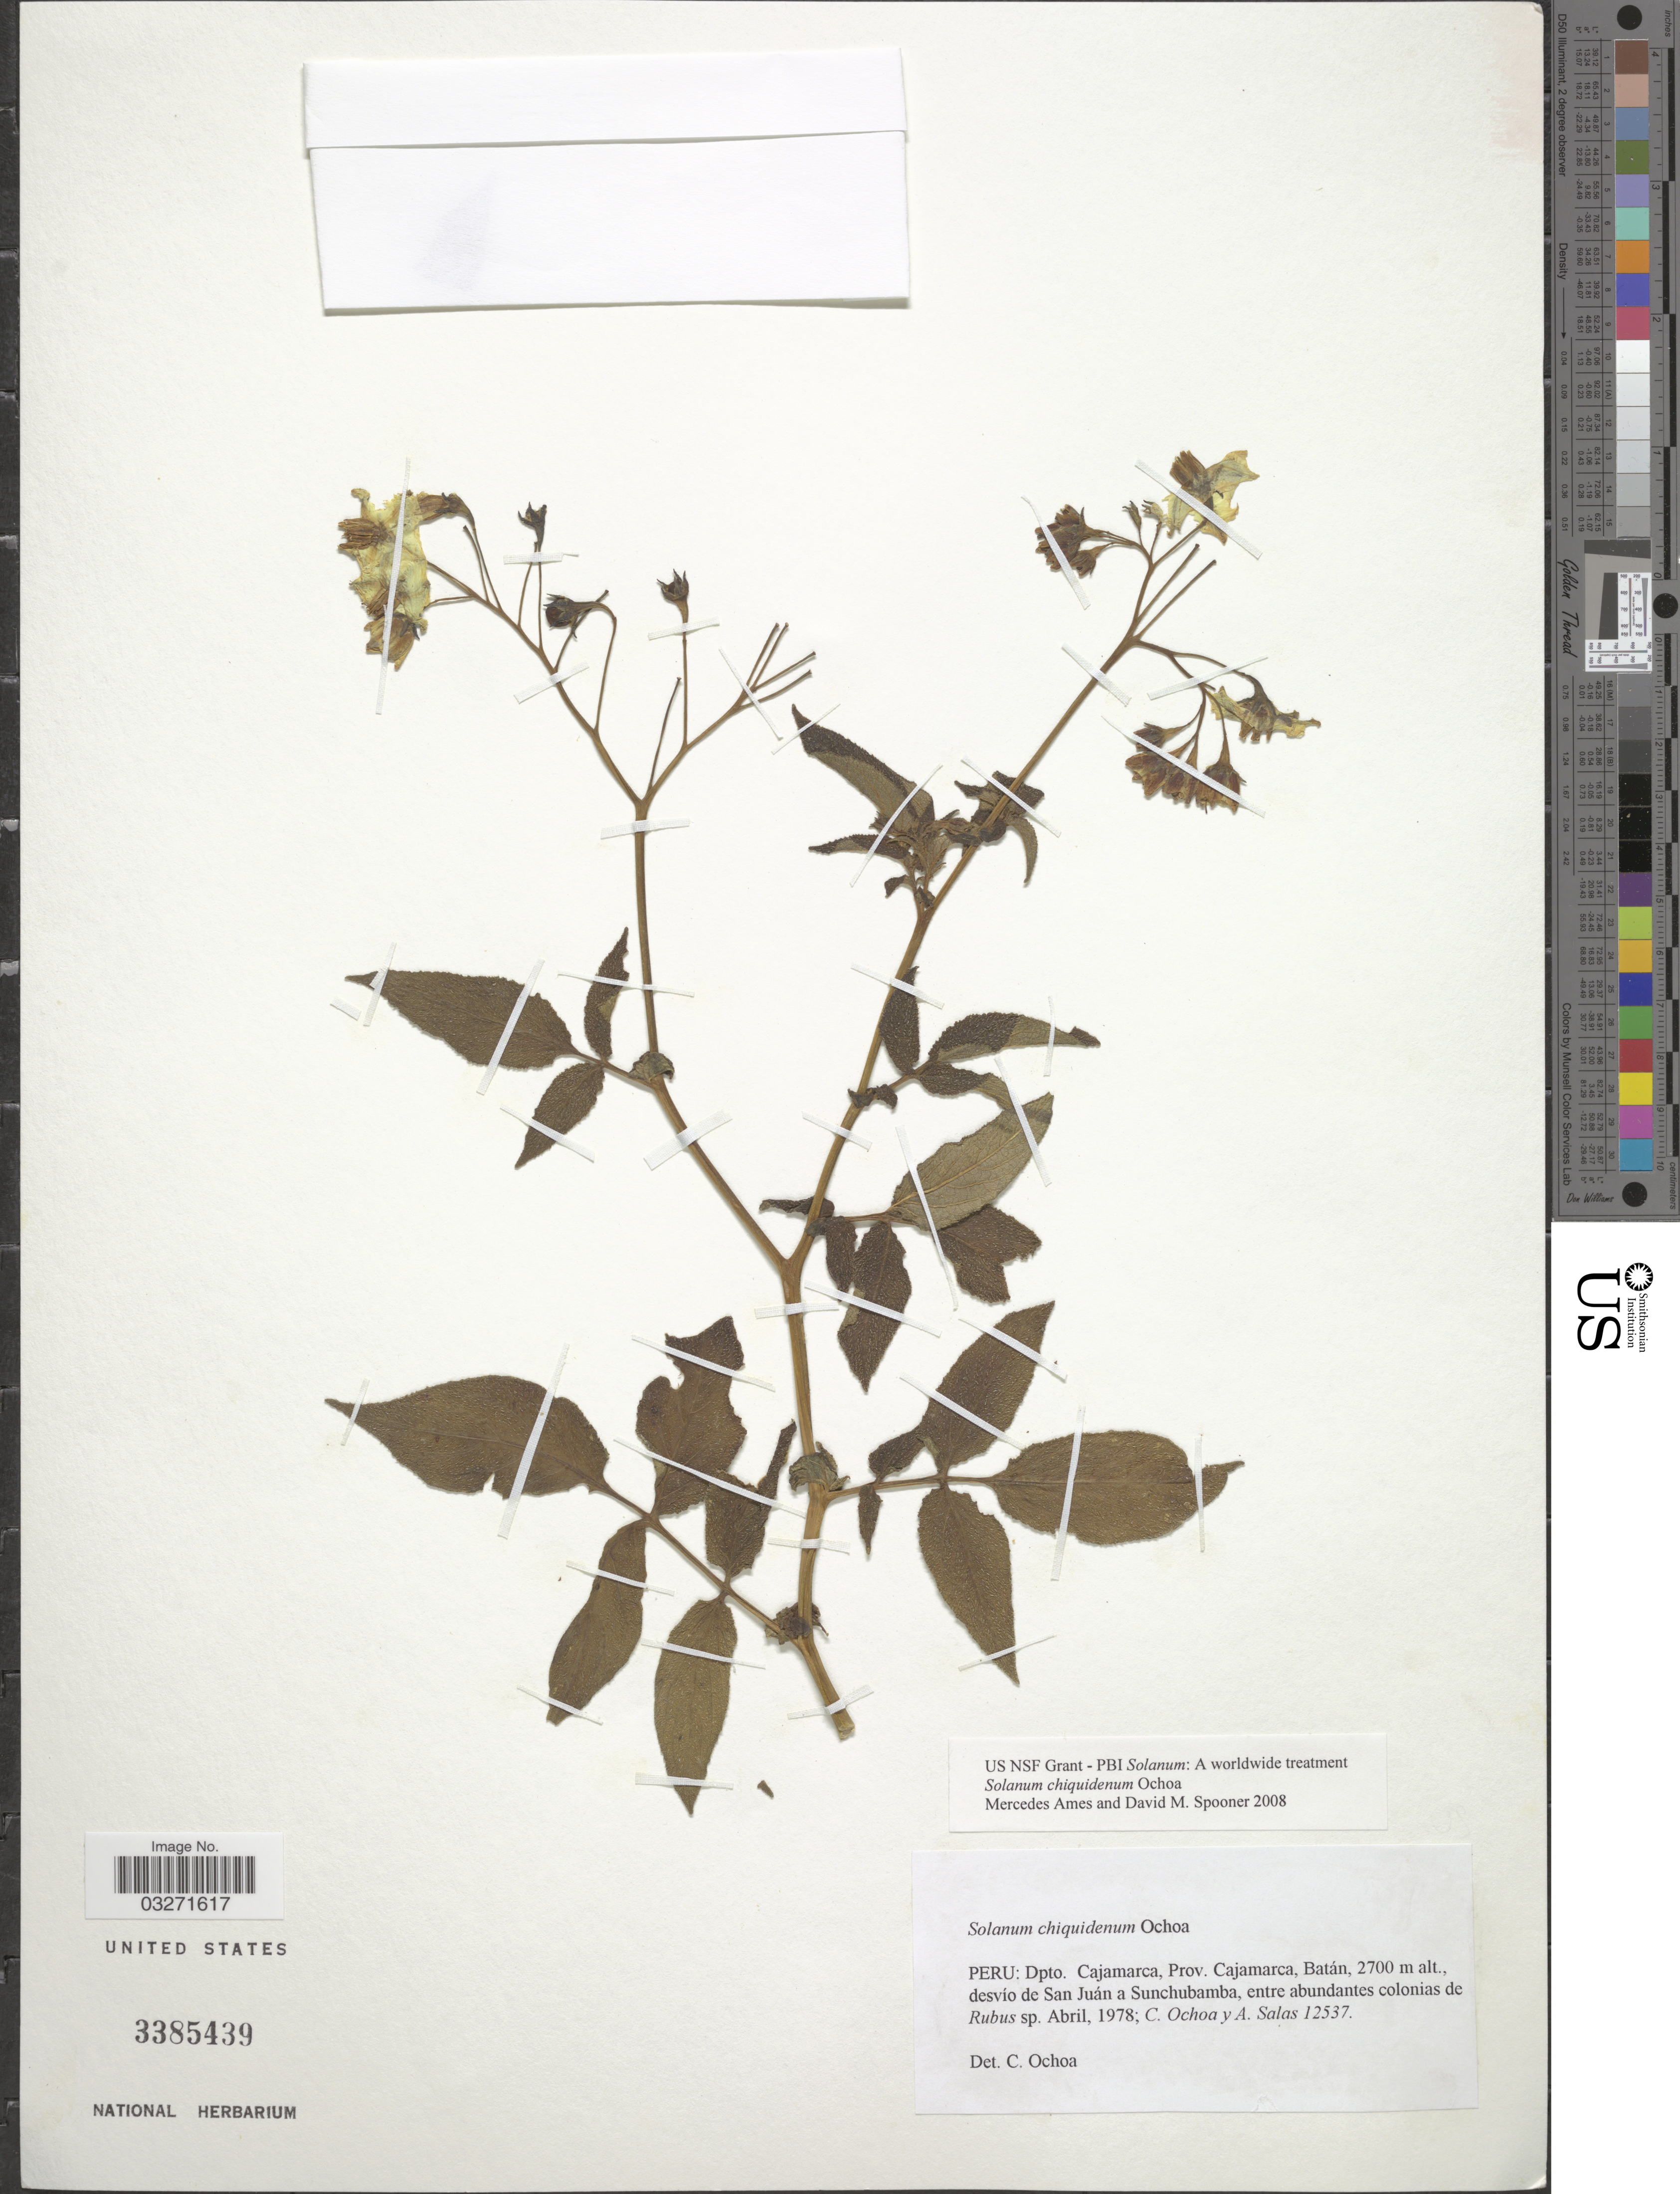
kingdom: Plantae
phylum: Tracheophyta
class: Magnoliopsida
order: Solanales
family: Solanaceae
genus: Solanum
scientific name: Solanum chiquidenum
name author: Ochoa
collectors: C. Ochoa & A. Salas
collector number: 12537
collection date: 1978-04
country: Peru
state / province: Cajamarca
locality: Dpto. Cajamarca, Batán, desvío de San Juán a Sunchubamba, entre abundantes colonias de Rubus.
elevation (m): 2700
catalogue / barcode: US 3385439